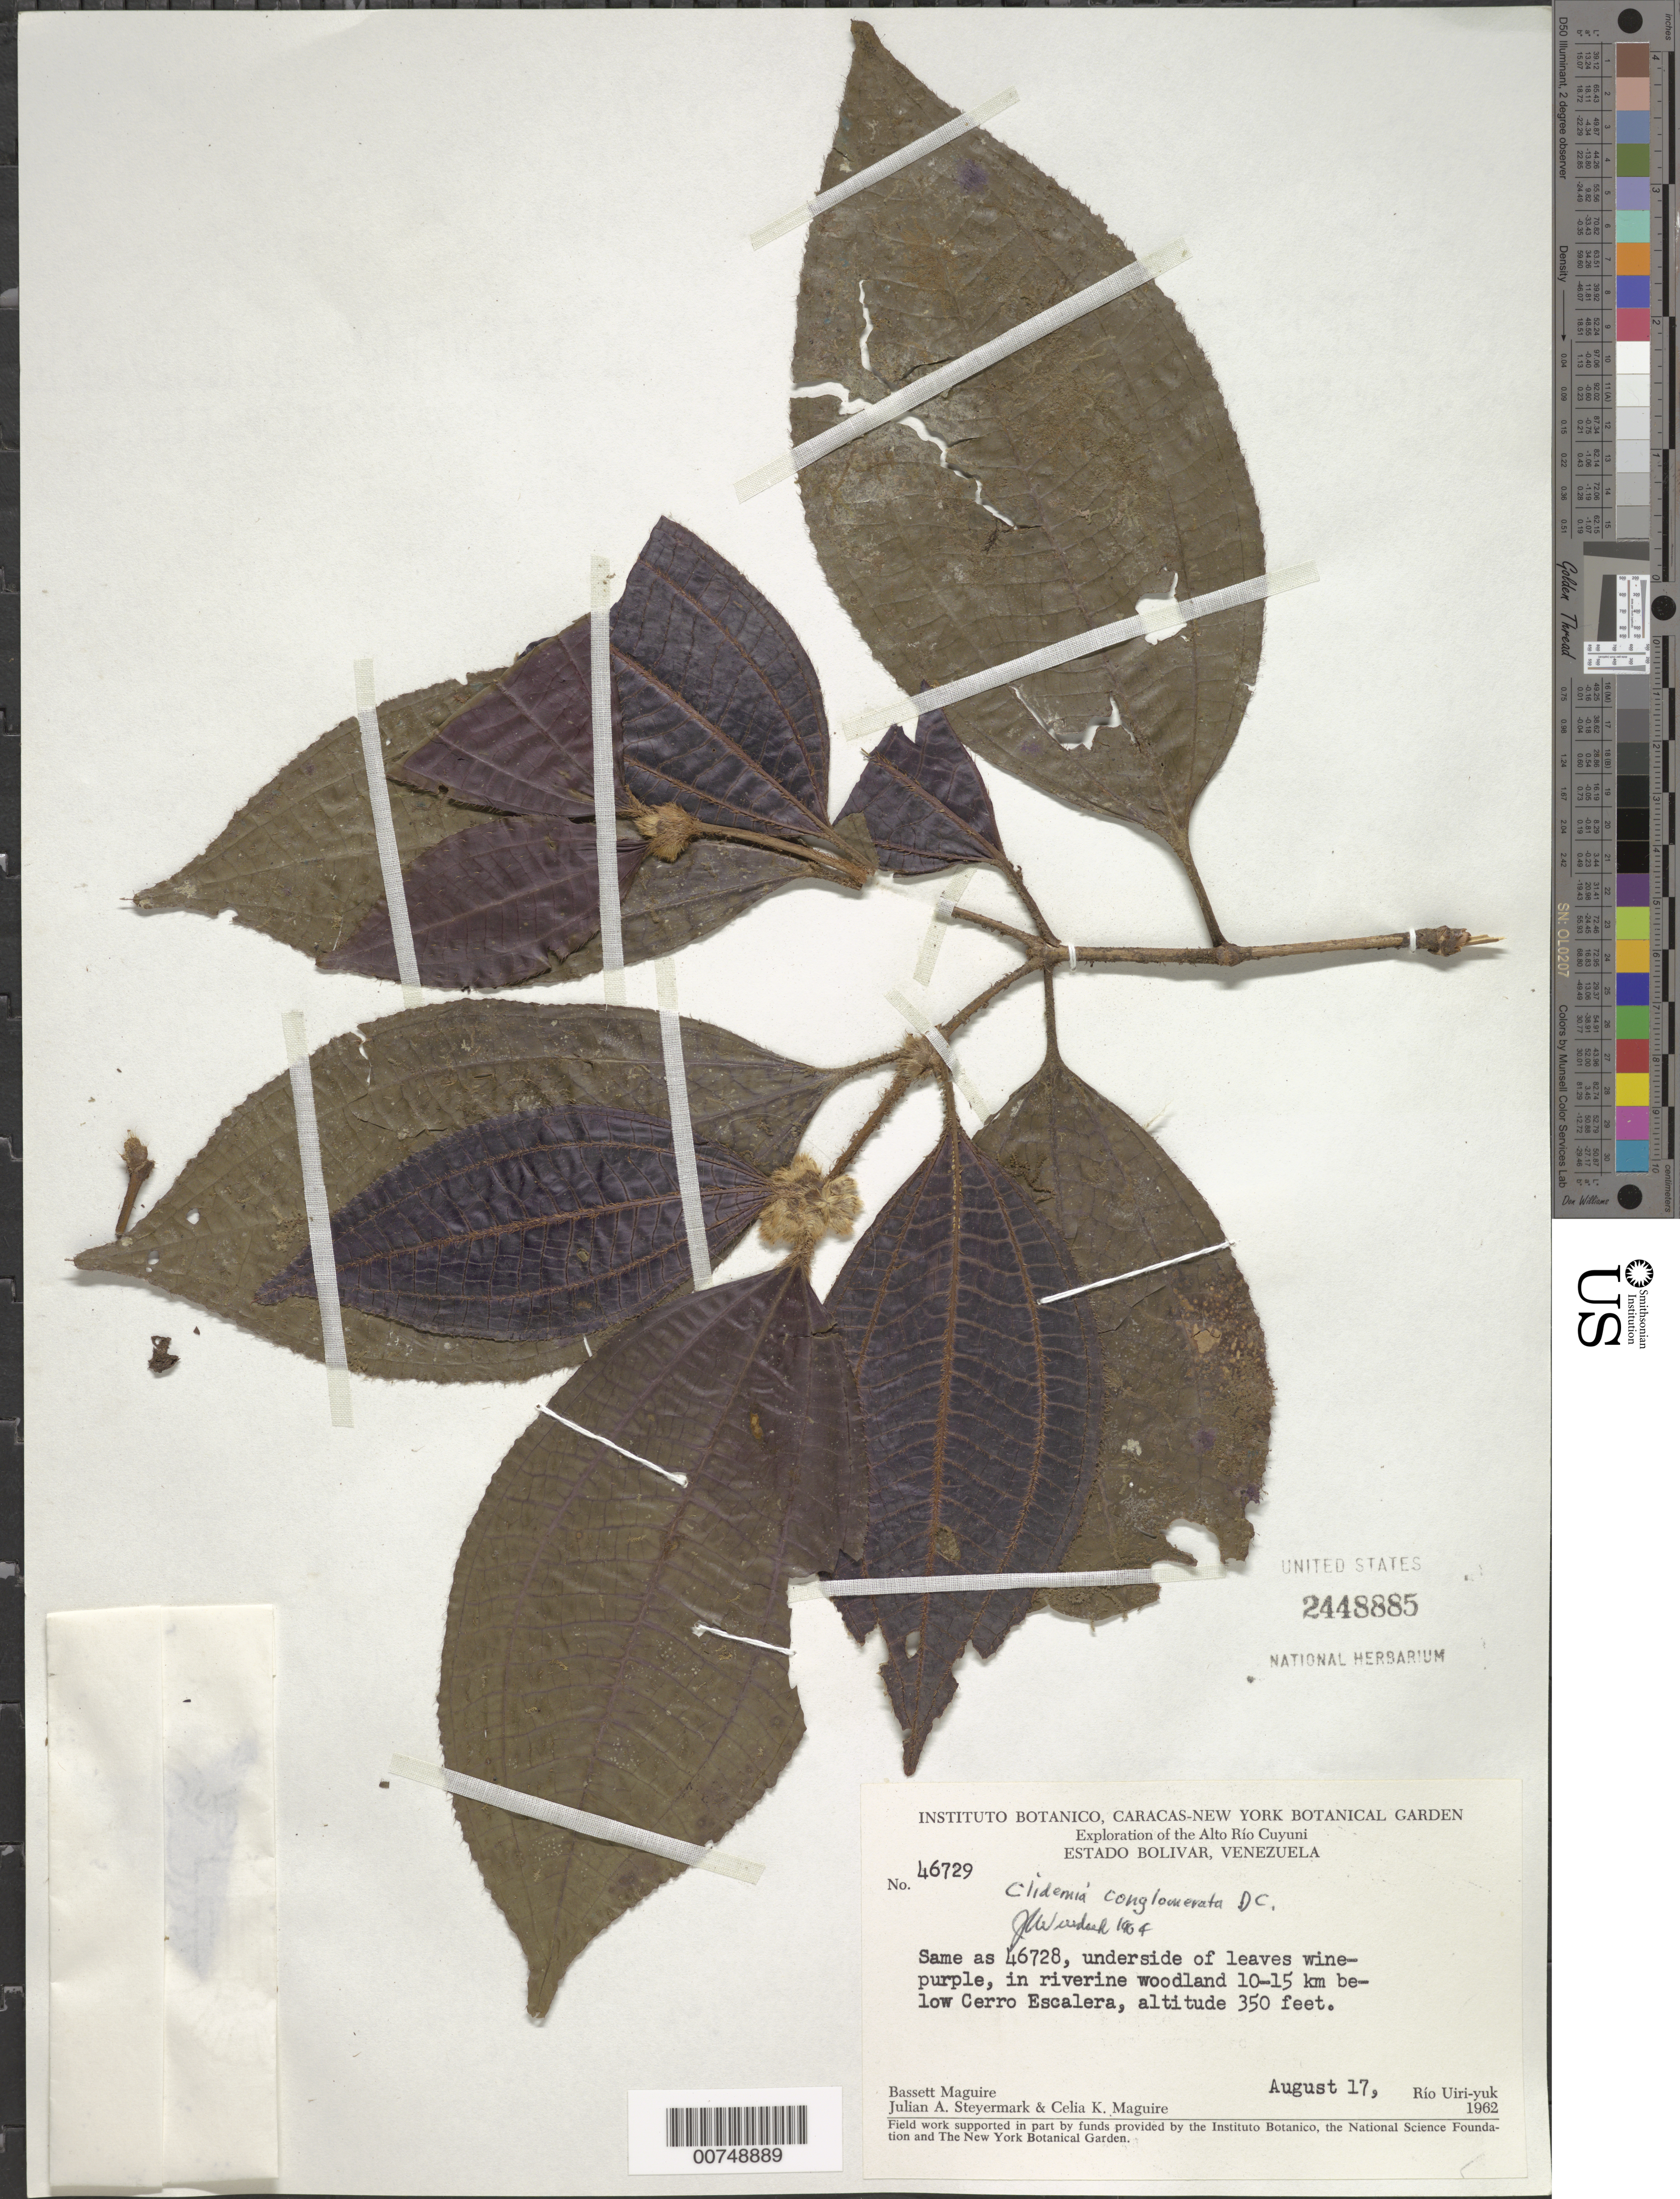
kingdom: Plantae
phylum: Tracheophyta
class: Magnoliopsida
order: Myrtales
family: Melastomataceae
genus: Clidemia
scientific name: Clidemia conglomerata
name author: DC.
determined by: Wurdack, John J., (US), US (UNITED STATES)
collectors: B. Maguire, C. K. Maguire & J. Steyermark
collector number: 46729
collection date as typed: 17-Aug-62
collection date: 1962-08-17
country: Venezuela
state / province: Bolívar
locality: Alto Río Cuyuni, Río Uiri-yuk, 10-15 km below Cerro La Escalera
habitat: Riverine woodland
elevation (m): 107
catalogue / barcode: US 2448885